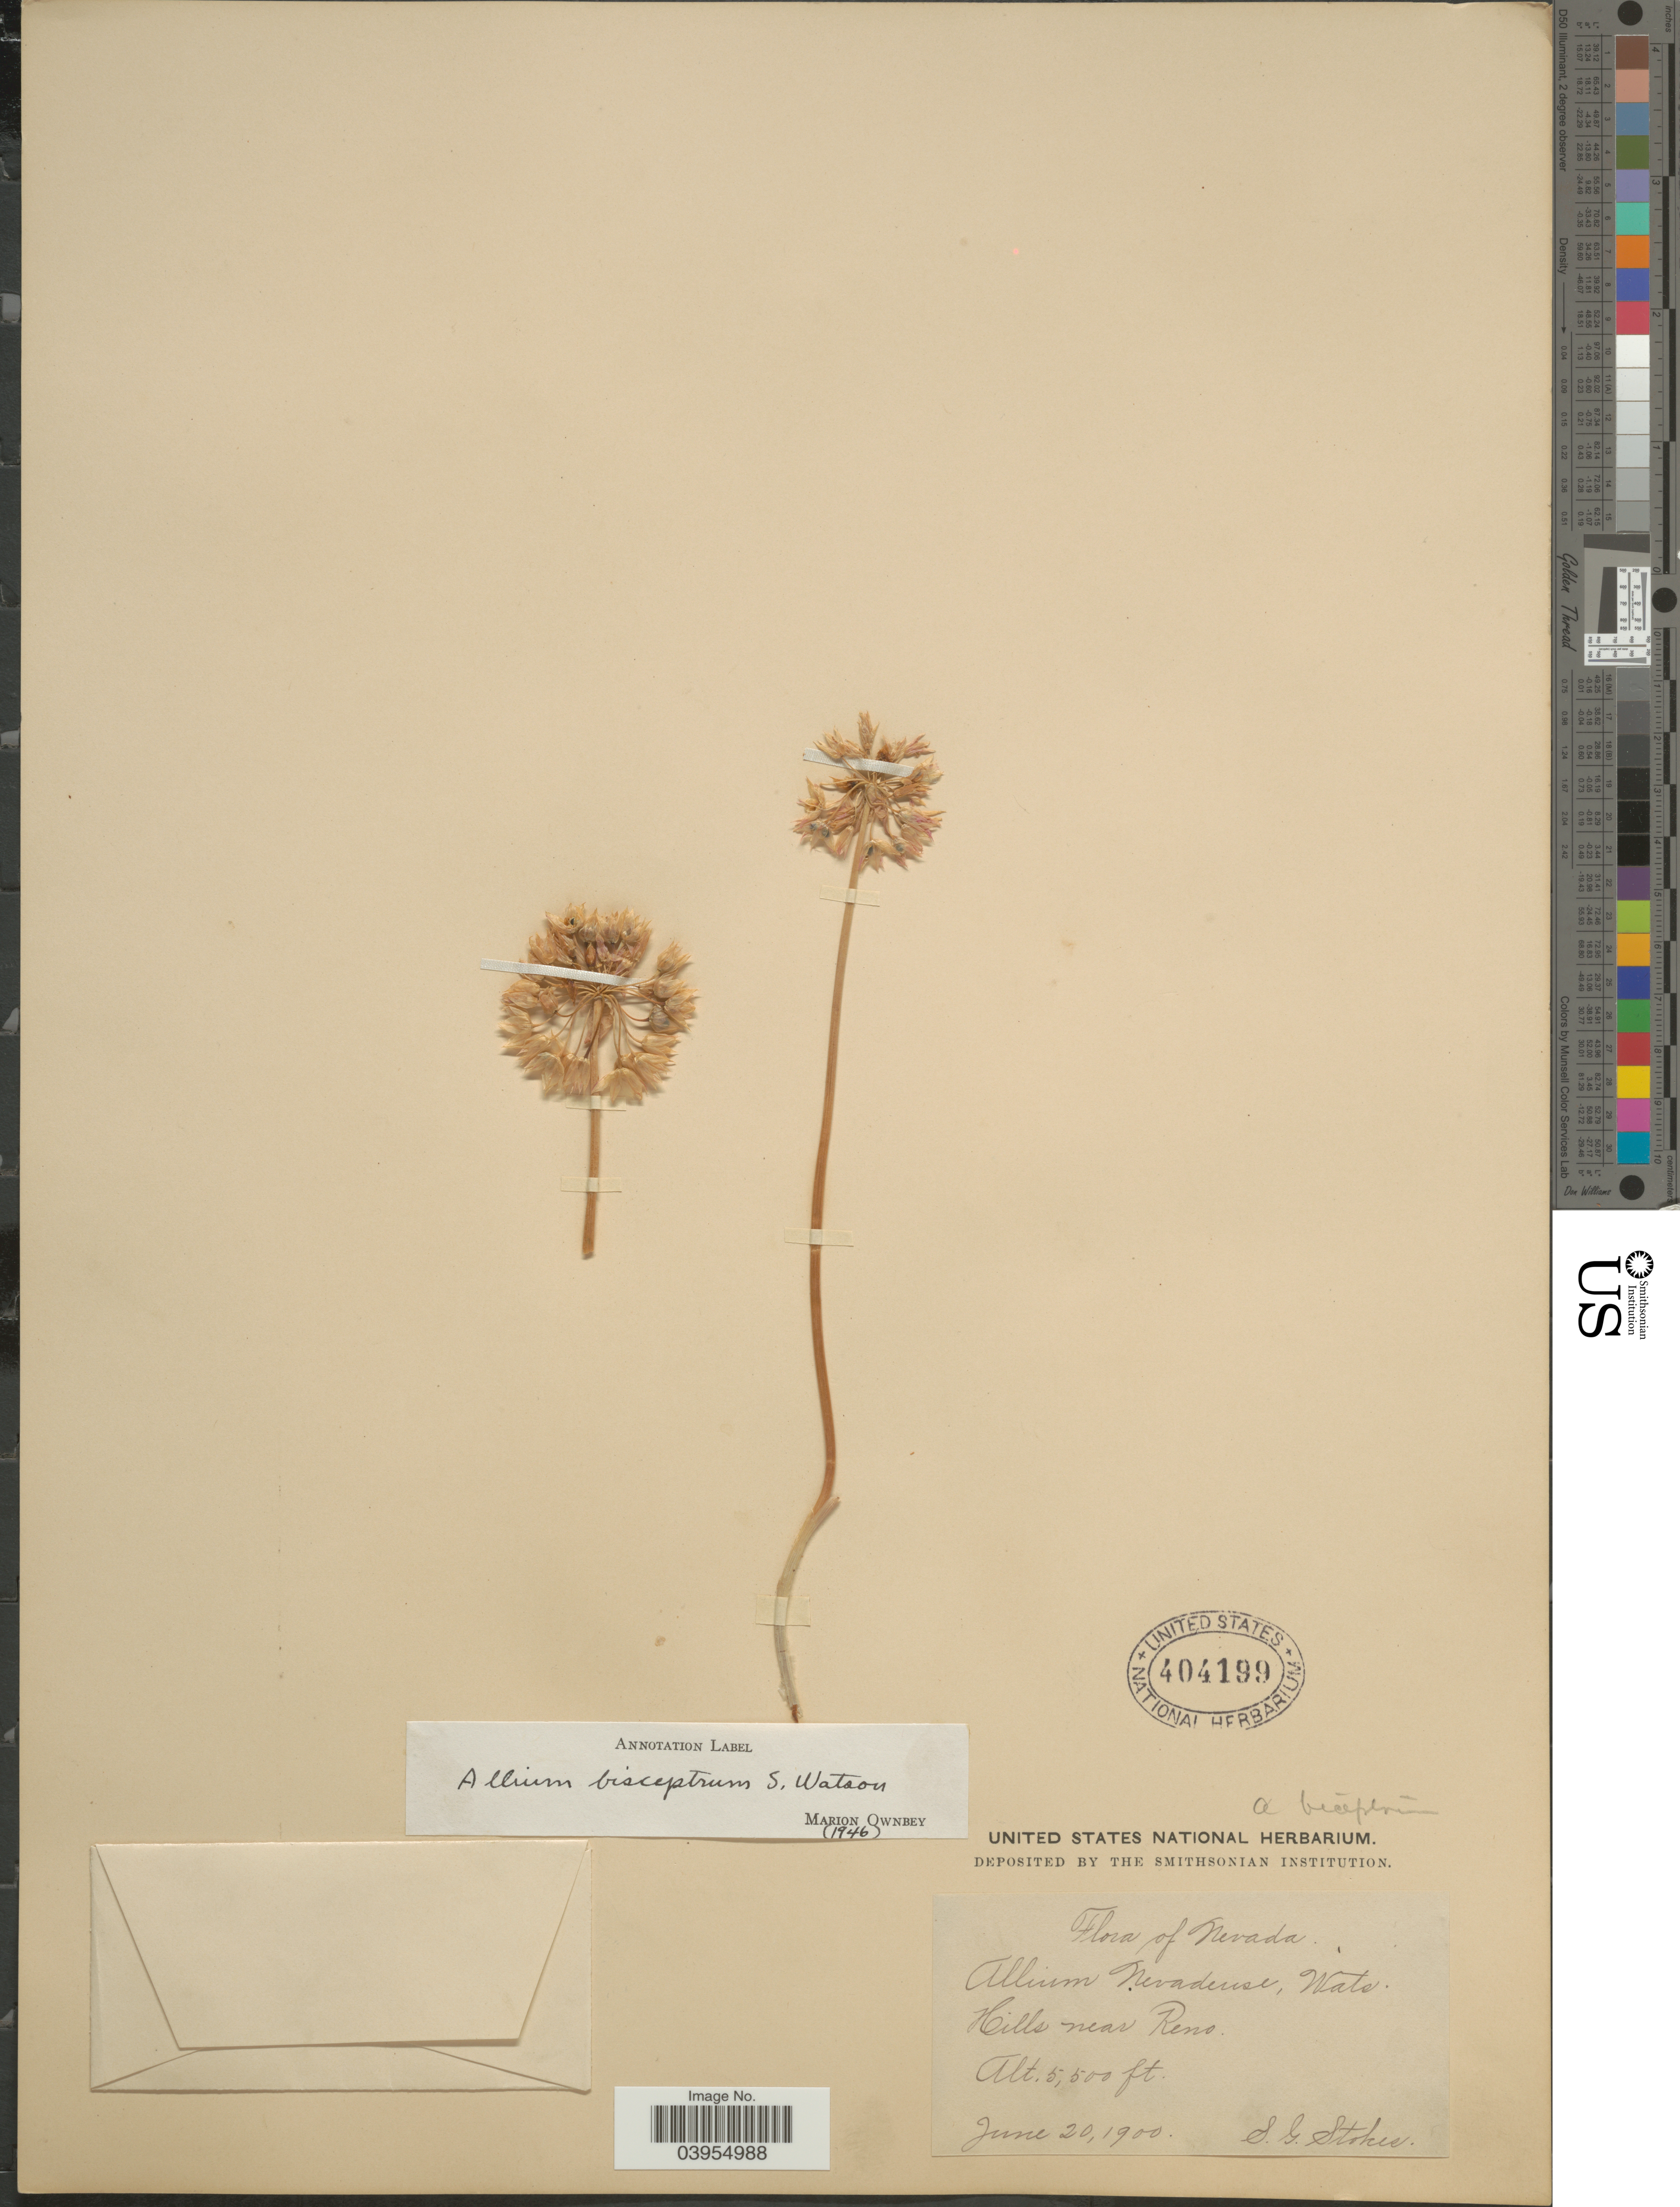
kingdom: Plantae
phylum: Tracheophyta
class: Liliopsida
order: Asparagales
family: Amaryllidaceae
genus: Allium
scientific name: Allium bisceptrum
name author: S. Watson in C. King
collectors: S. G. Stokes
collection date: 1900-06-20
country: United States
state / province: Nevada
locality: Hills near Reno.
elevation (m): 1676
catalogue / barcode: US 404199